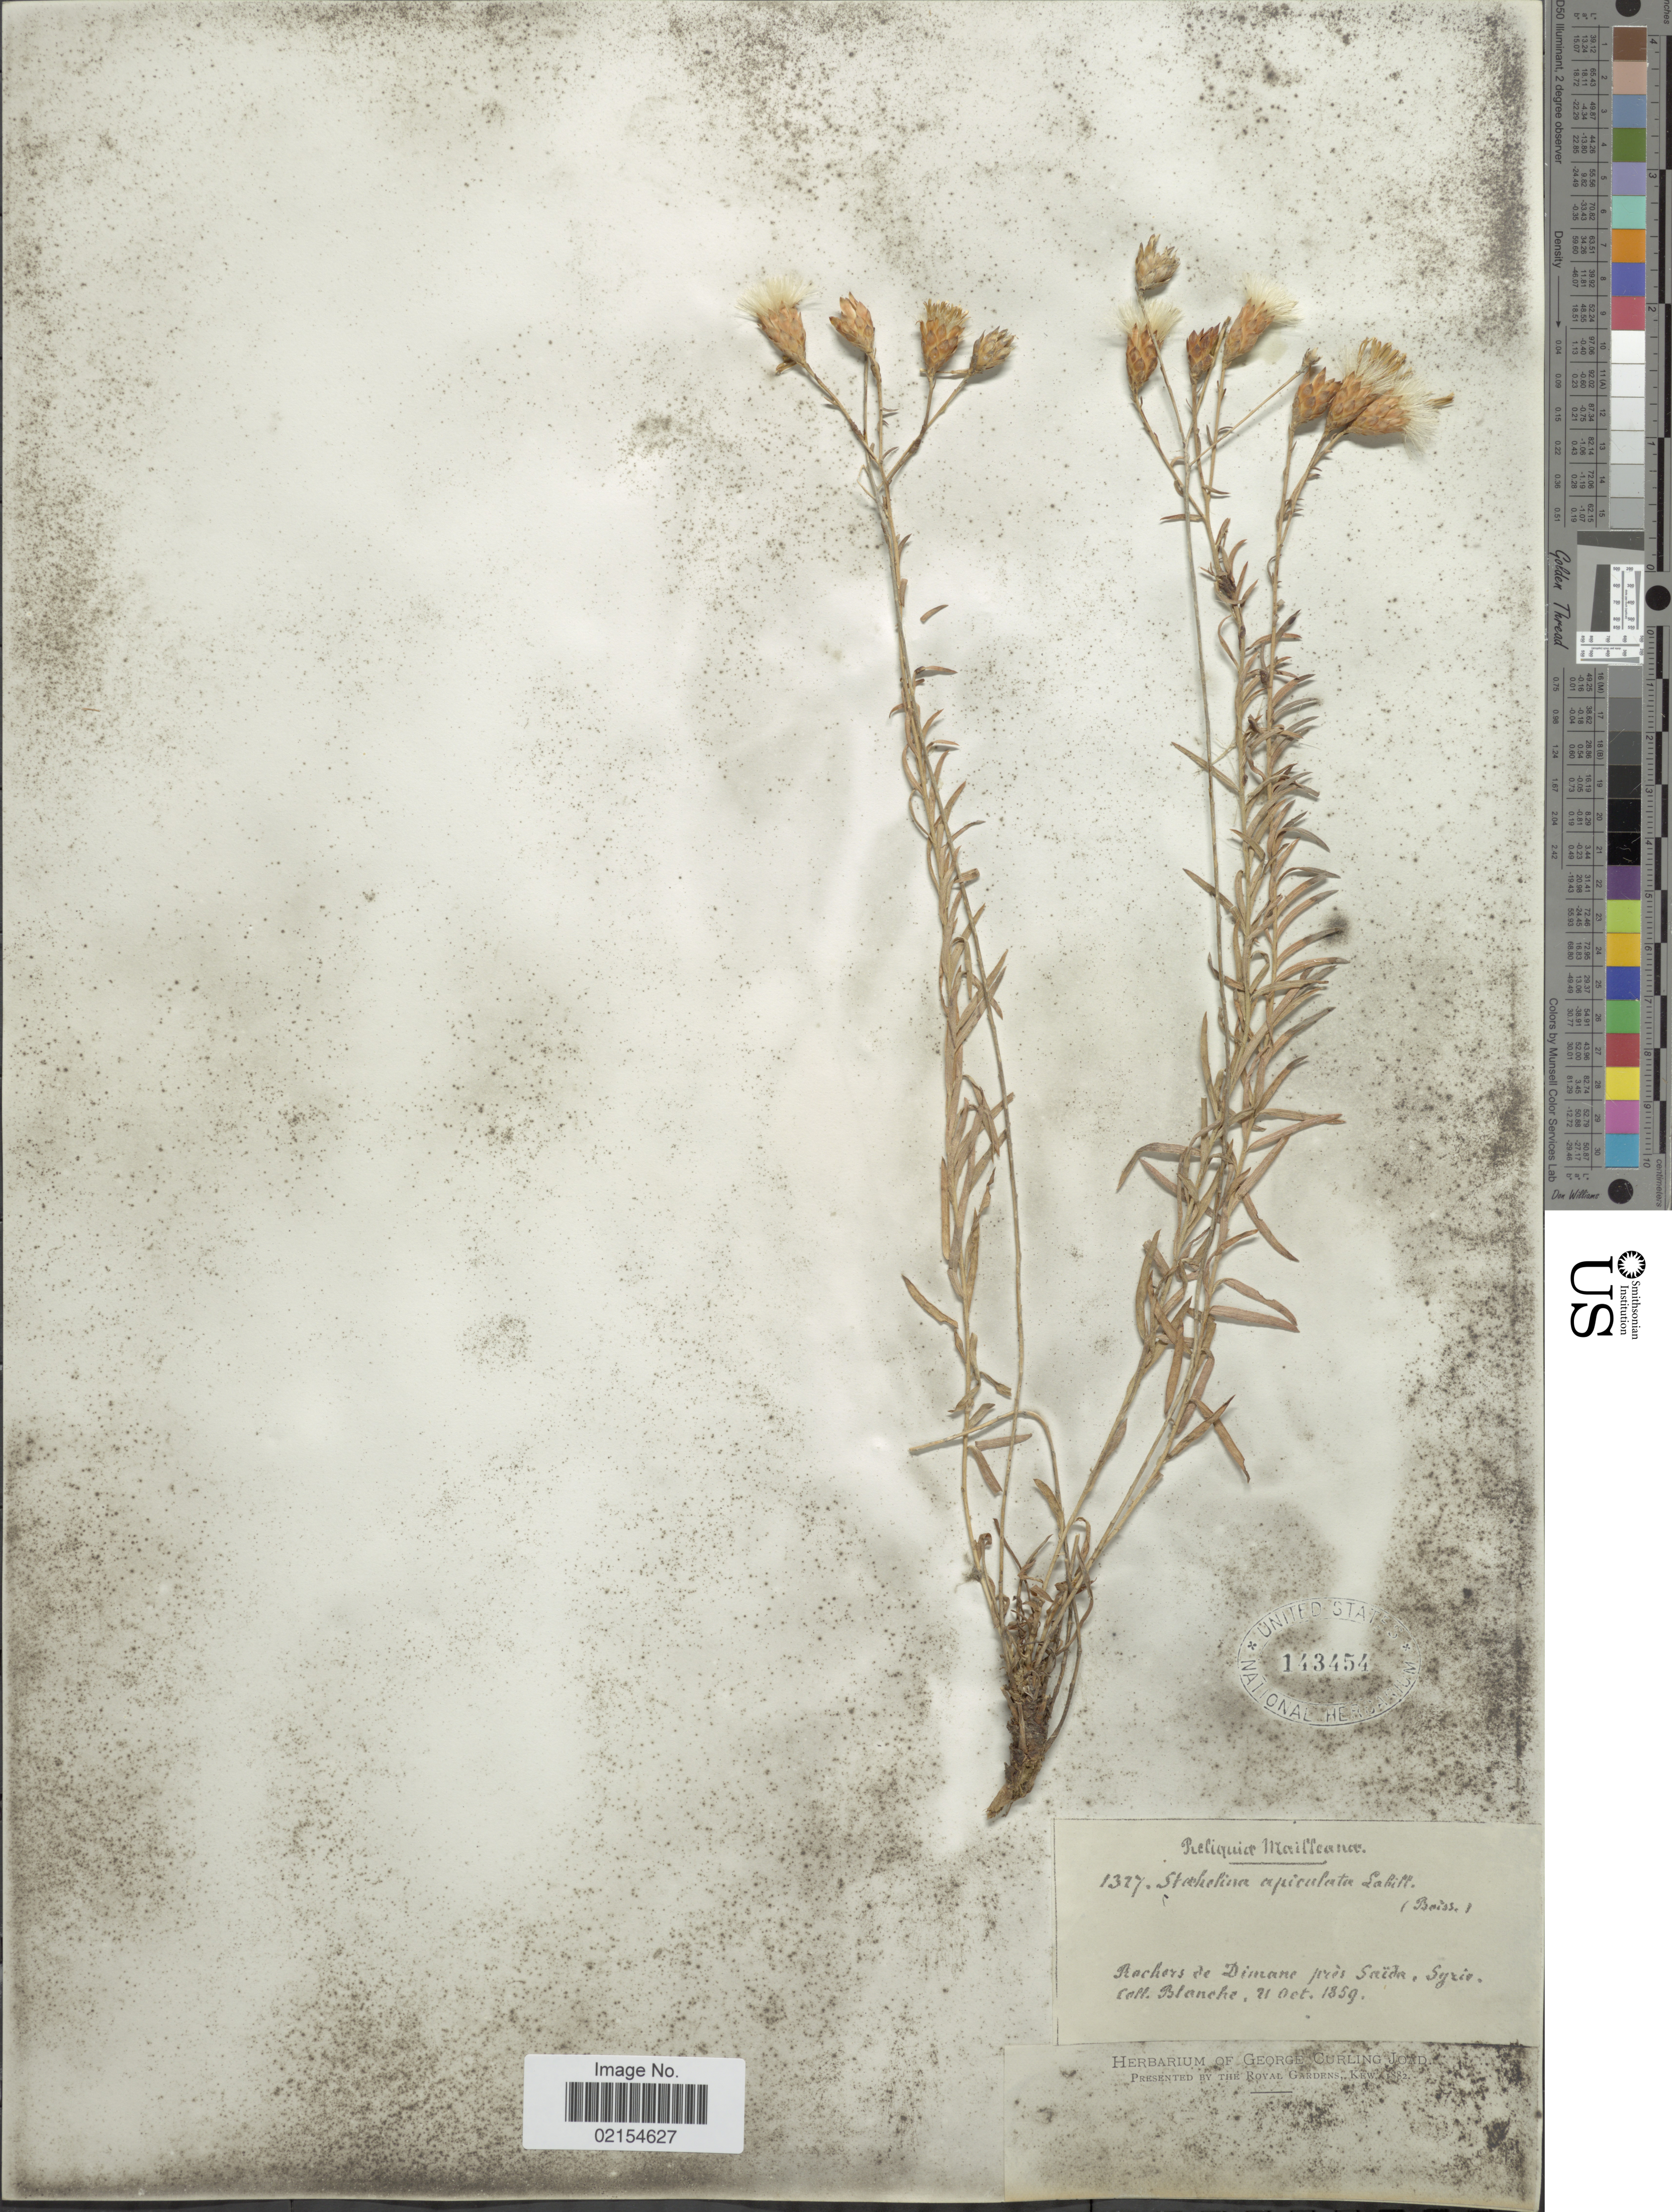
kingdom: Plantae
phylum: Tracheophyta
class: Magnoliopsida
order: Asterales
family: Asteraceae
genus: Staehelina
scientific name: Staehelina lobelii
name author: DC.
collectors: -. Blanche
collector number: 1327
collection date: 1859-10-21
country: Syria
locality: Rochers de Dimane pres Saida, Syria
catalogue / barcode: US 143454